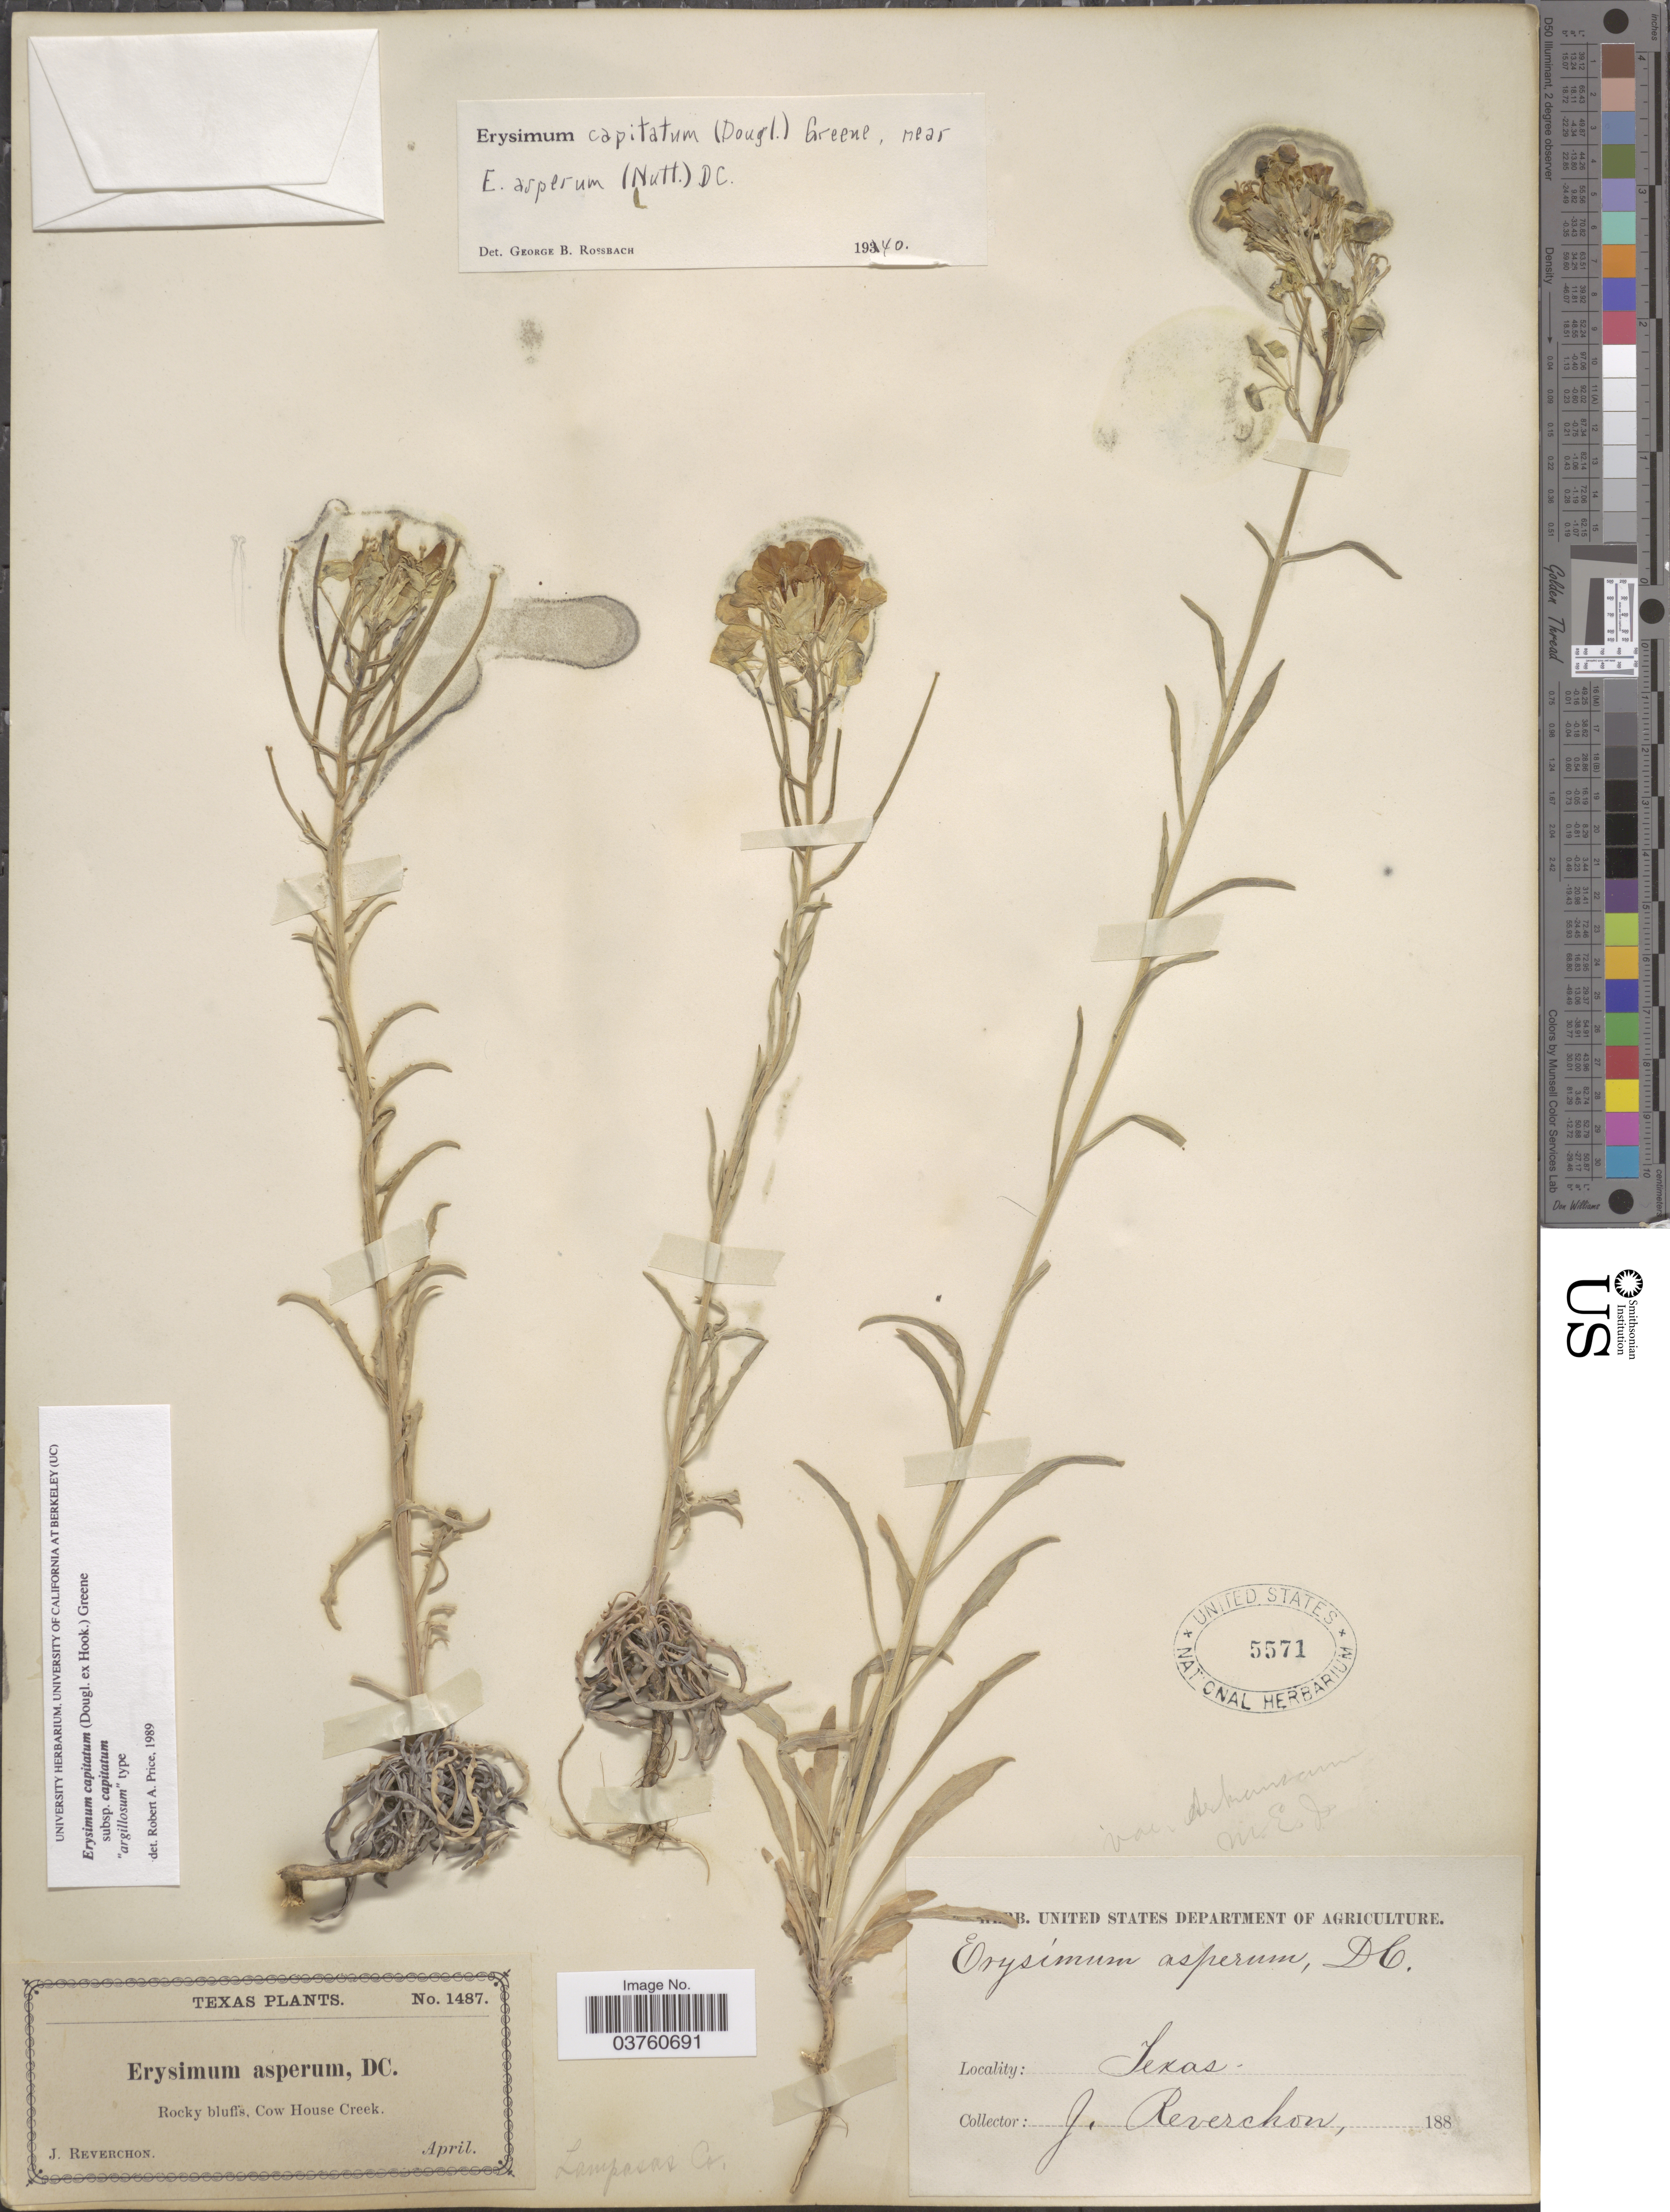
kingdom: Plantae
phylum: Tracheophyta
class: Magnoliopsida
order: Brassicales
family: Brassicaceae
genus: Erysimum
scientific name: Erysimum capitatum subsp. capitatum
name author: (Douglas ex Hook.) Greene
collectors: J. Reverchon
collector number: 1487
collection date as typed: April 188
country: United States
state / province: Texas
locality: Rocky bluffs, Cow House Creek. Lampasas Cr.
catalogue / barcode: US 5571